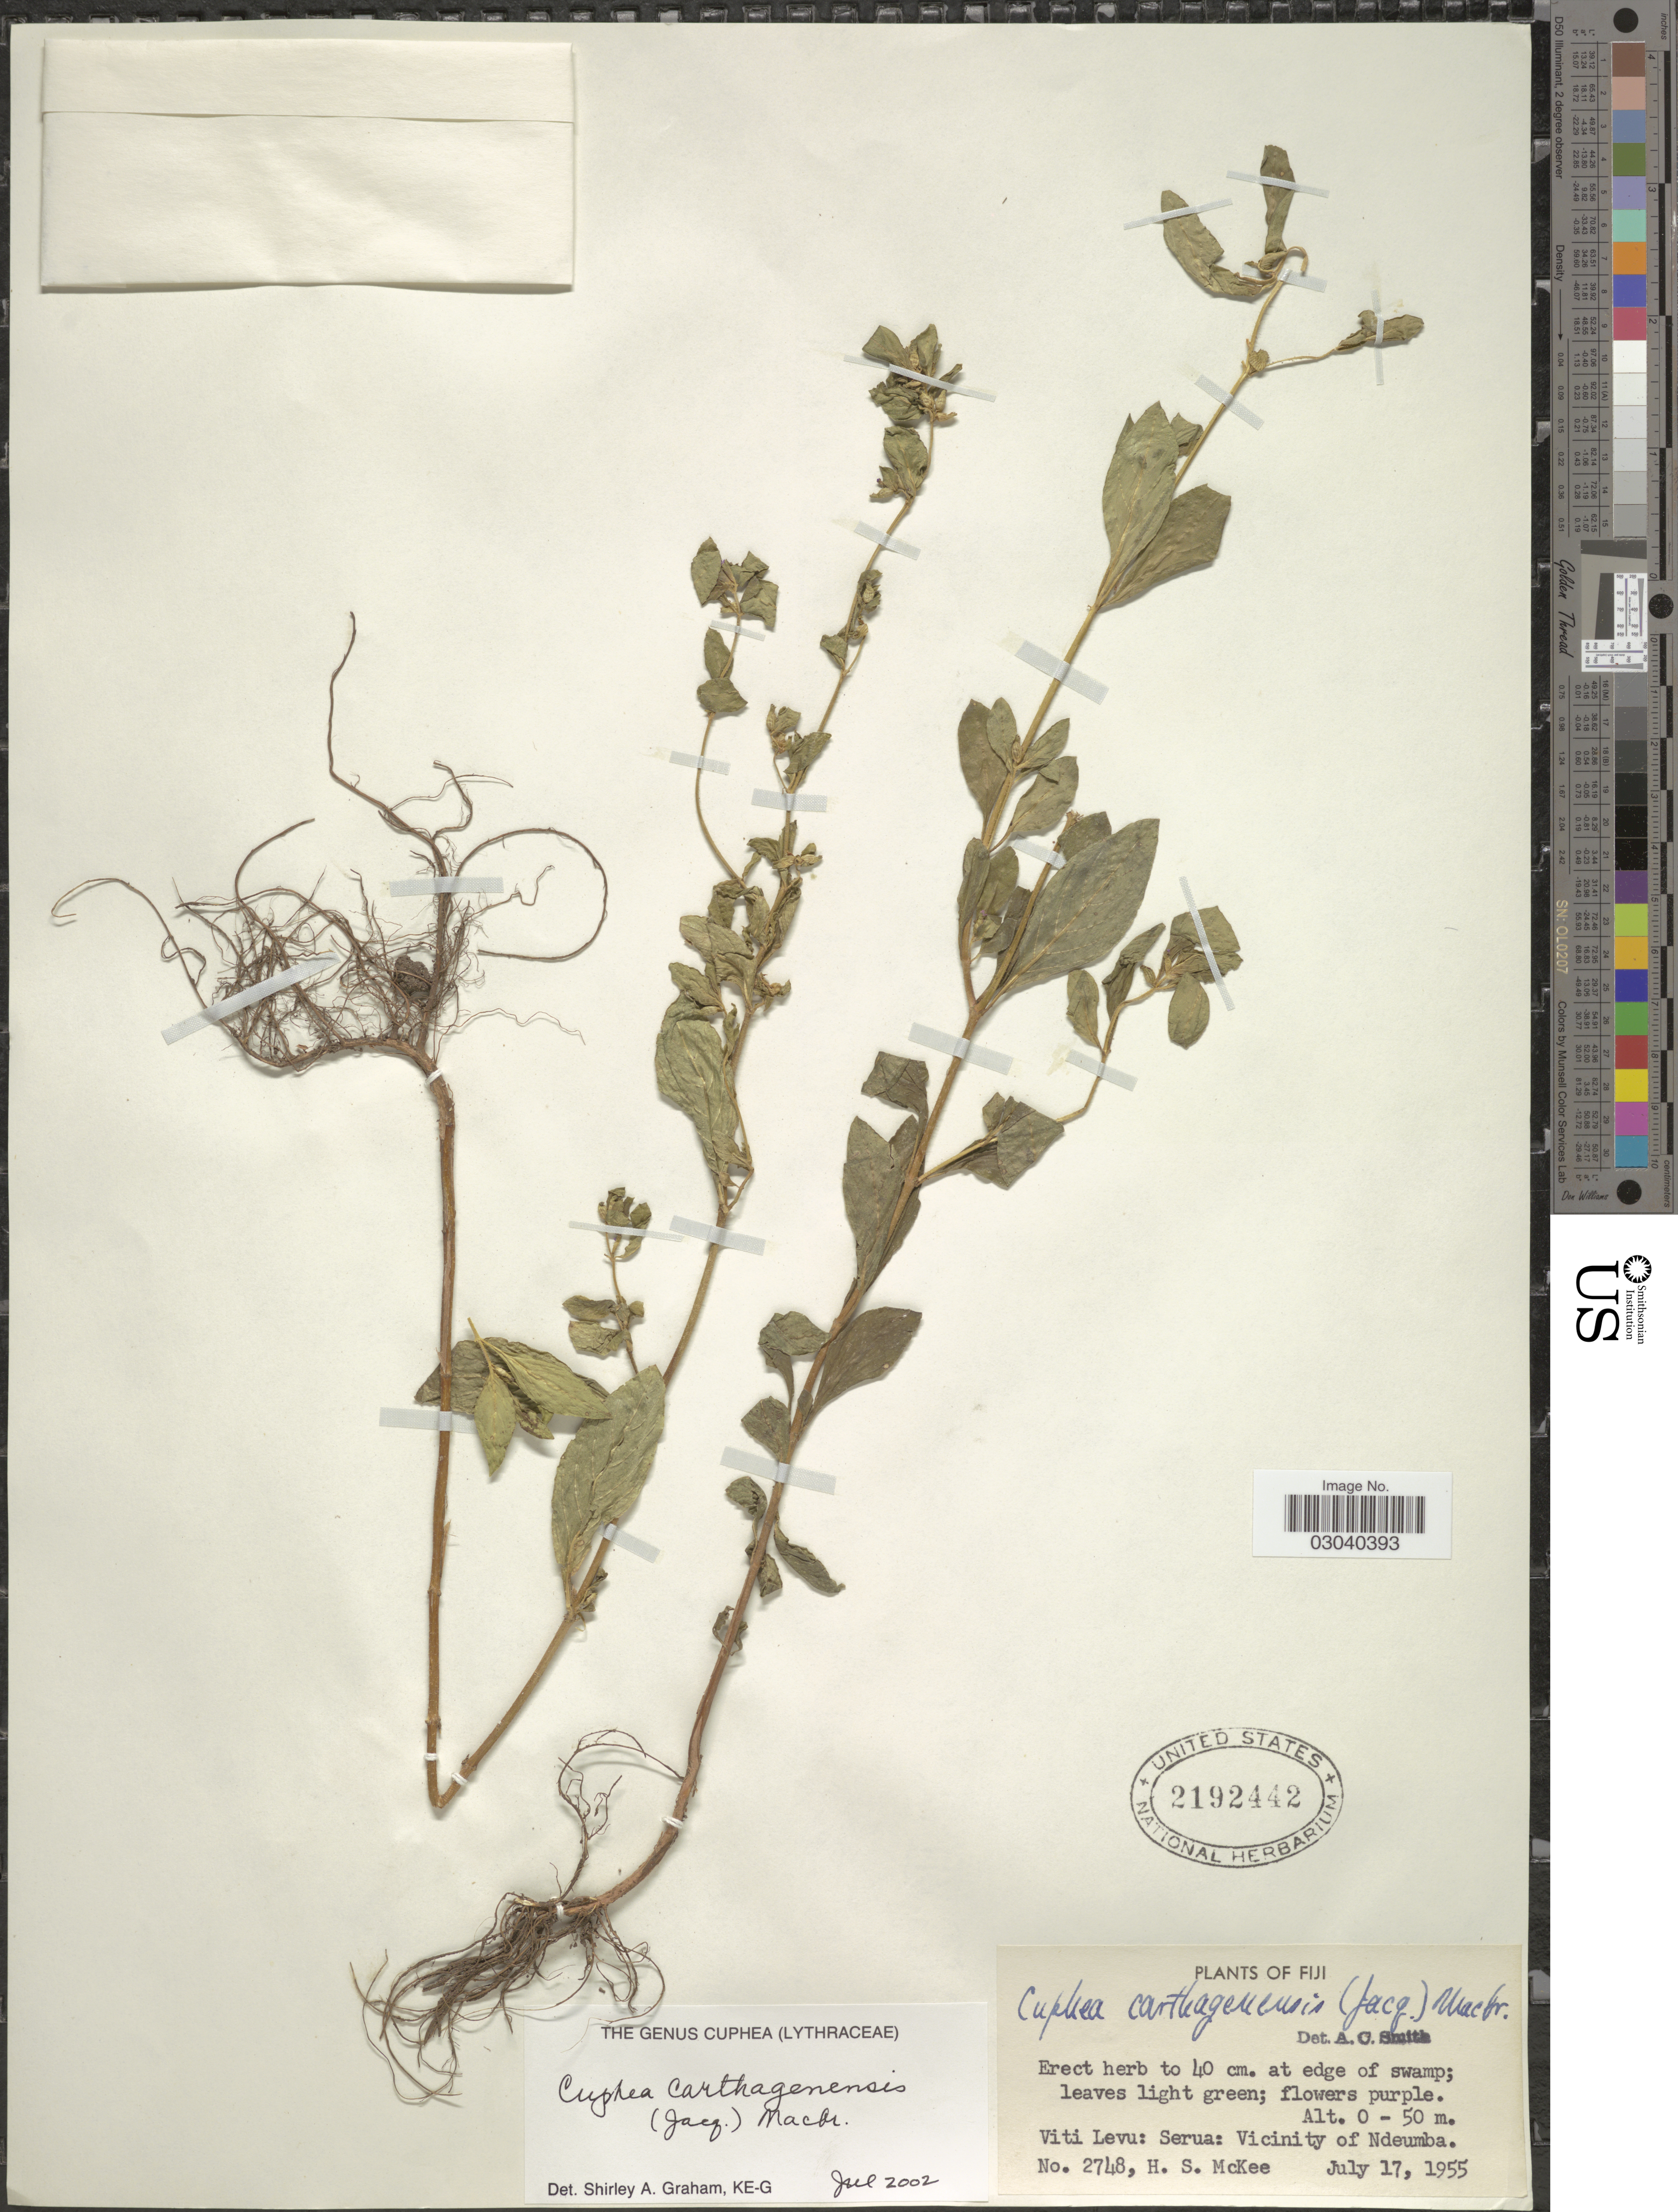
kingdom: Plantae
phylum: Tracheophyta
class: Magnoliopsida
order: Myrtales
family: Lythraceae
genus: Cuphea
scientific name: Cuphea carthagenensis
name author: (Jacq.) J.F. Macbr.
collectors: H. S. McKee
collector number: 2748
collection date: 1955-07-17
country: Fiji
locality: Viti Levu: Serua: Vicinity of Ndeumba.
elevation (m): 0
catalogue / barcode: US 2192442